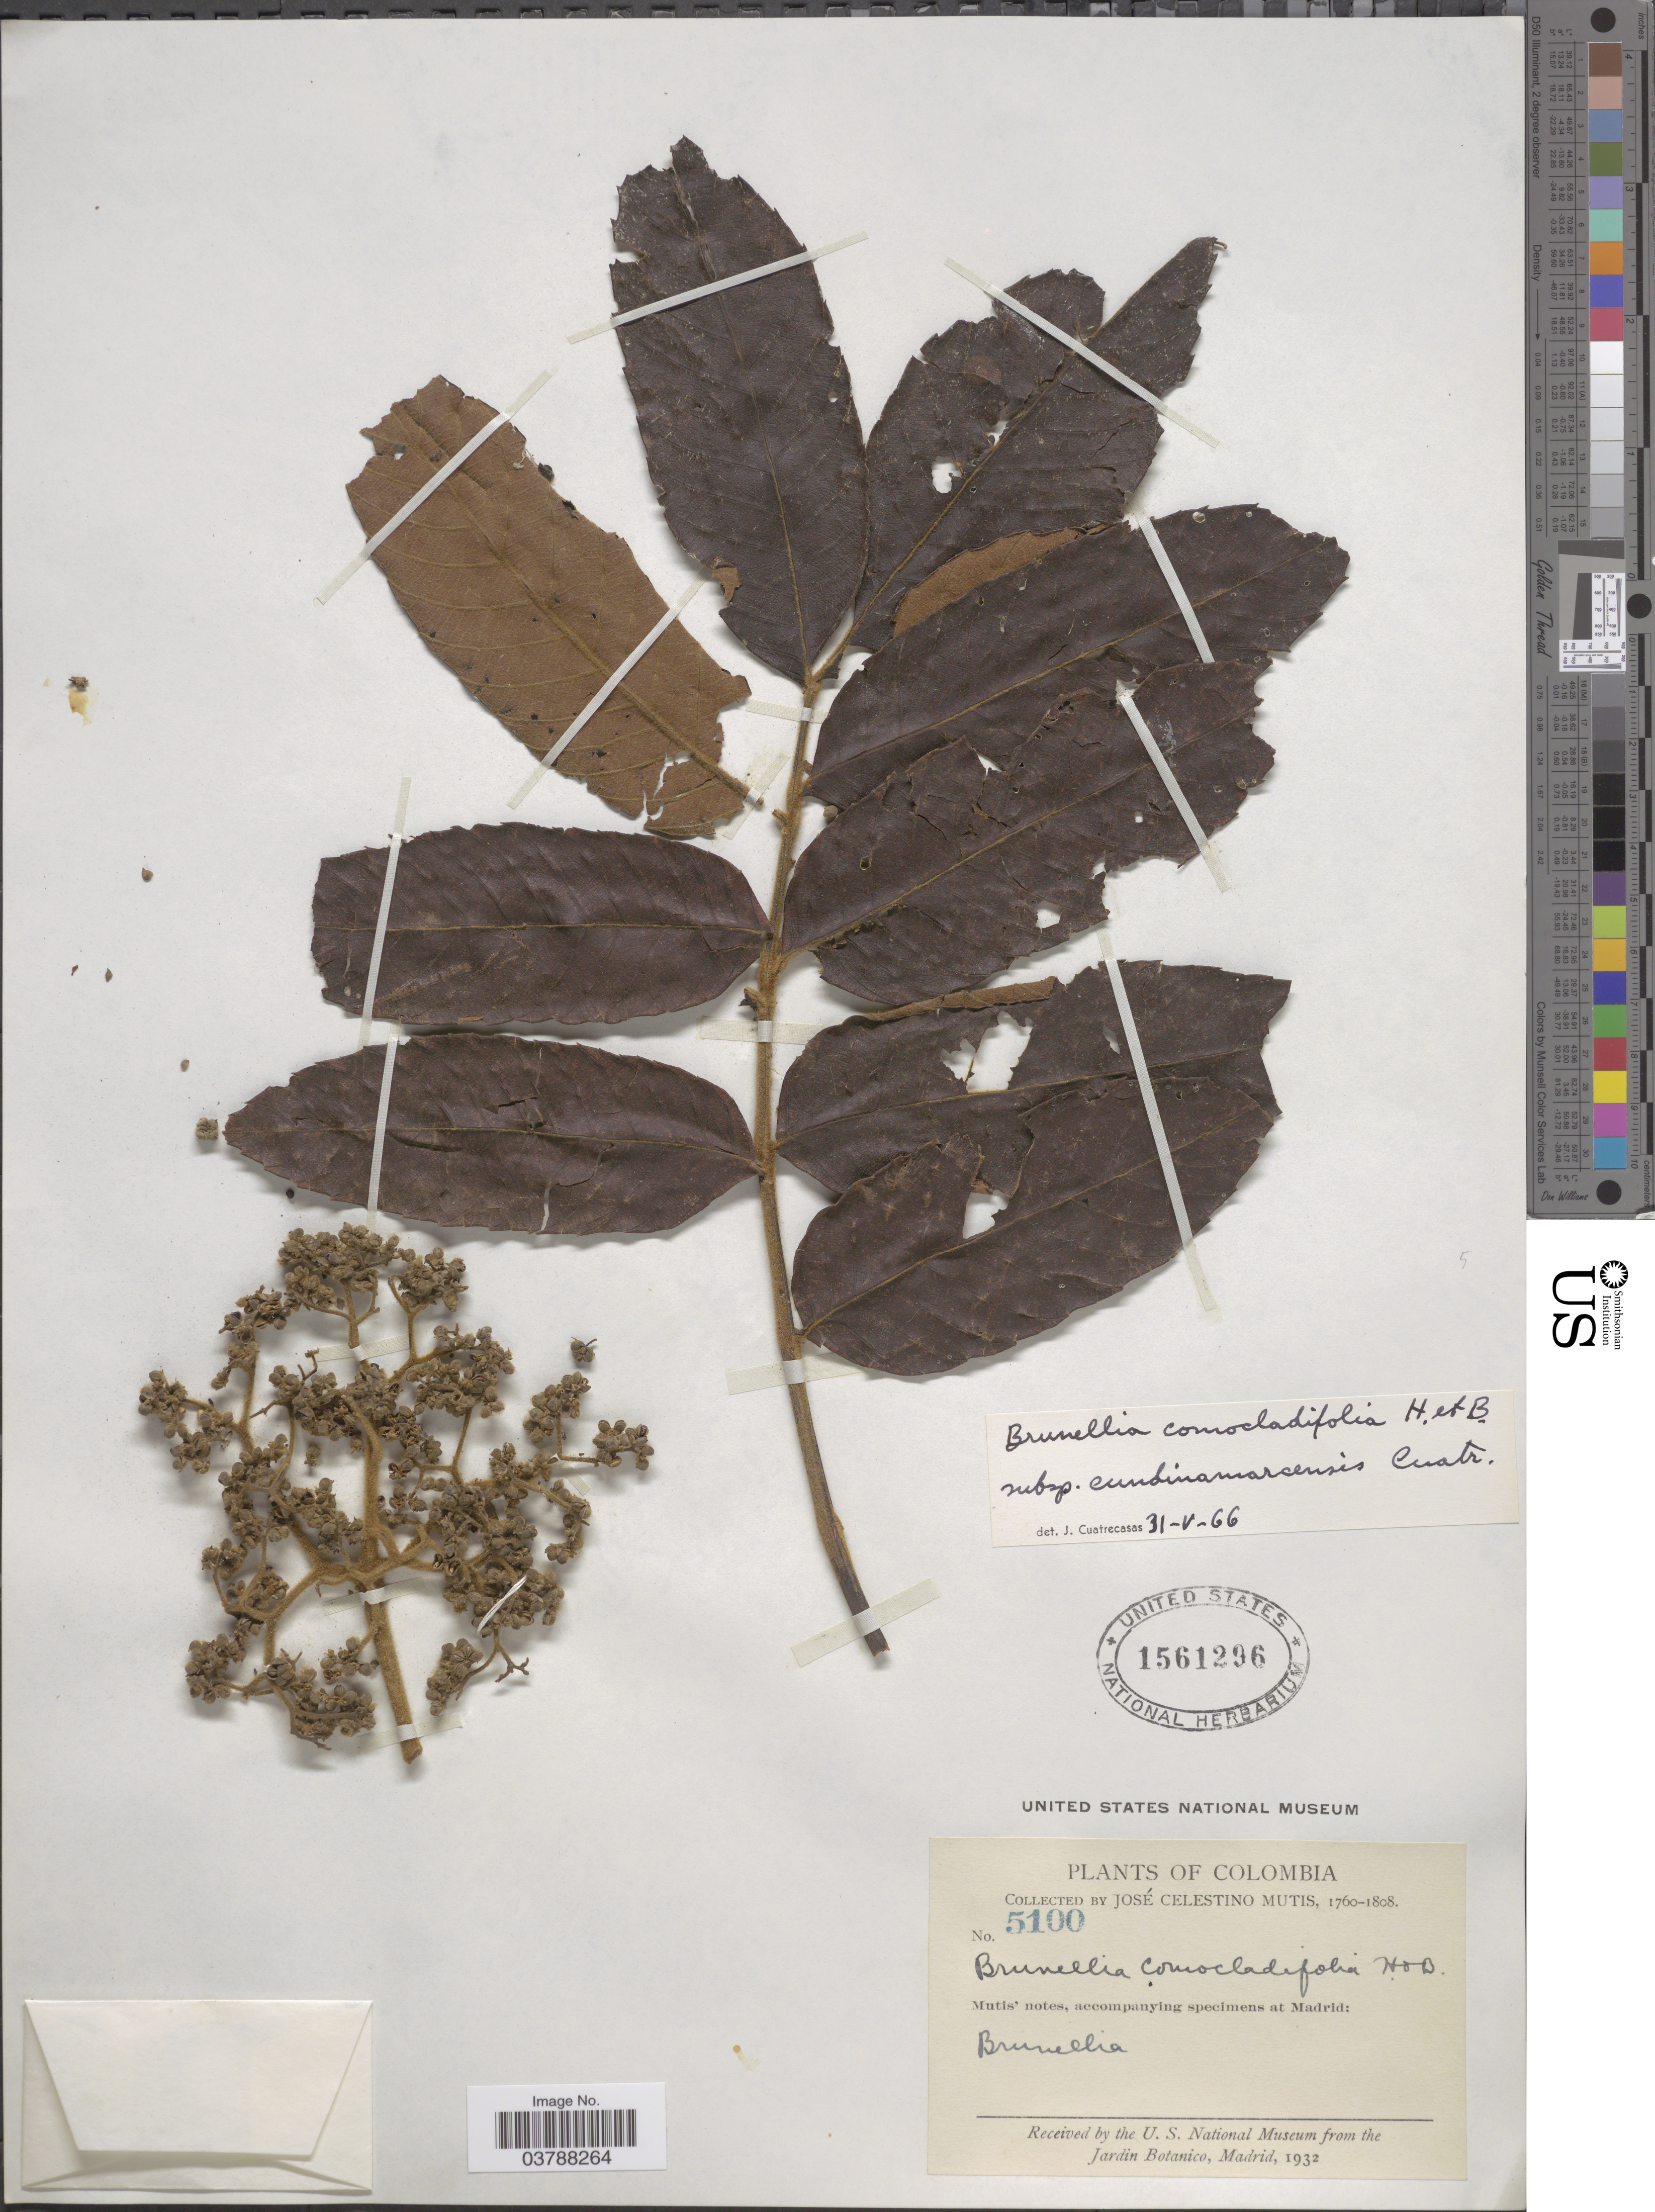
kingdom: Plantae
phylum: Tracheophyta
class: Magnoliopsida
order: Oxalidales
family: Brunelliaceae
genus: Brunellia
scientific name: Brunellia comocladifolia subsp. cundinamarcensis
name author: Cuatrec.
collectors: J. C. B. Mutis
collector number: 5100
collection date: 1760/1808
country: Colombia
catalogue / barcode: US 1561296